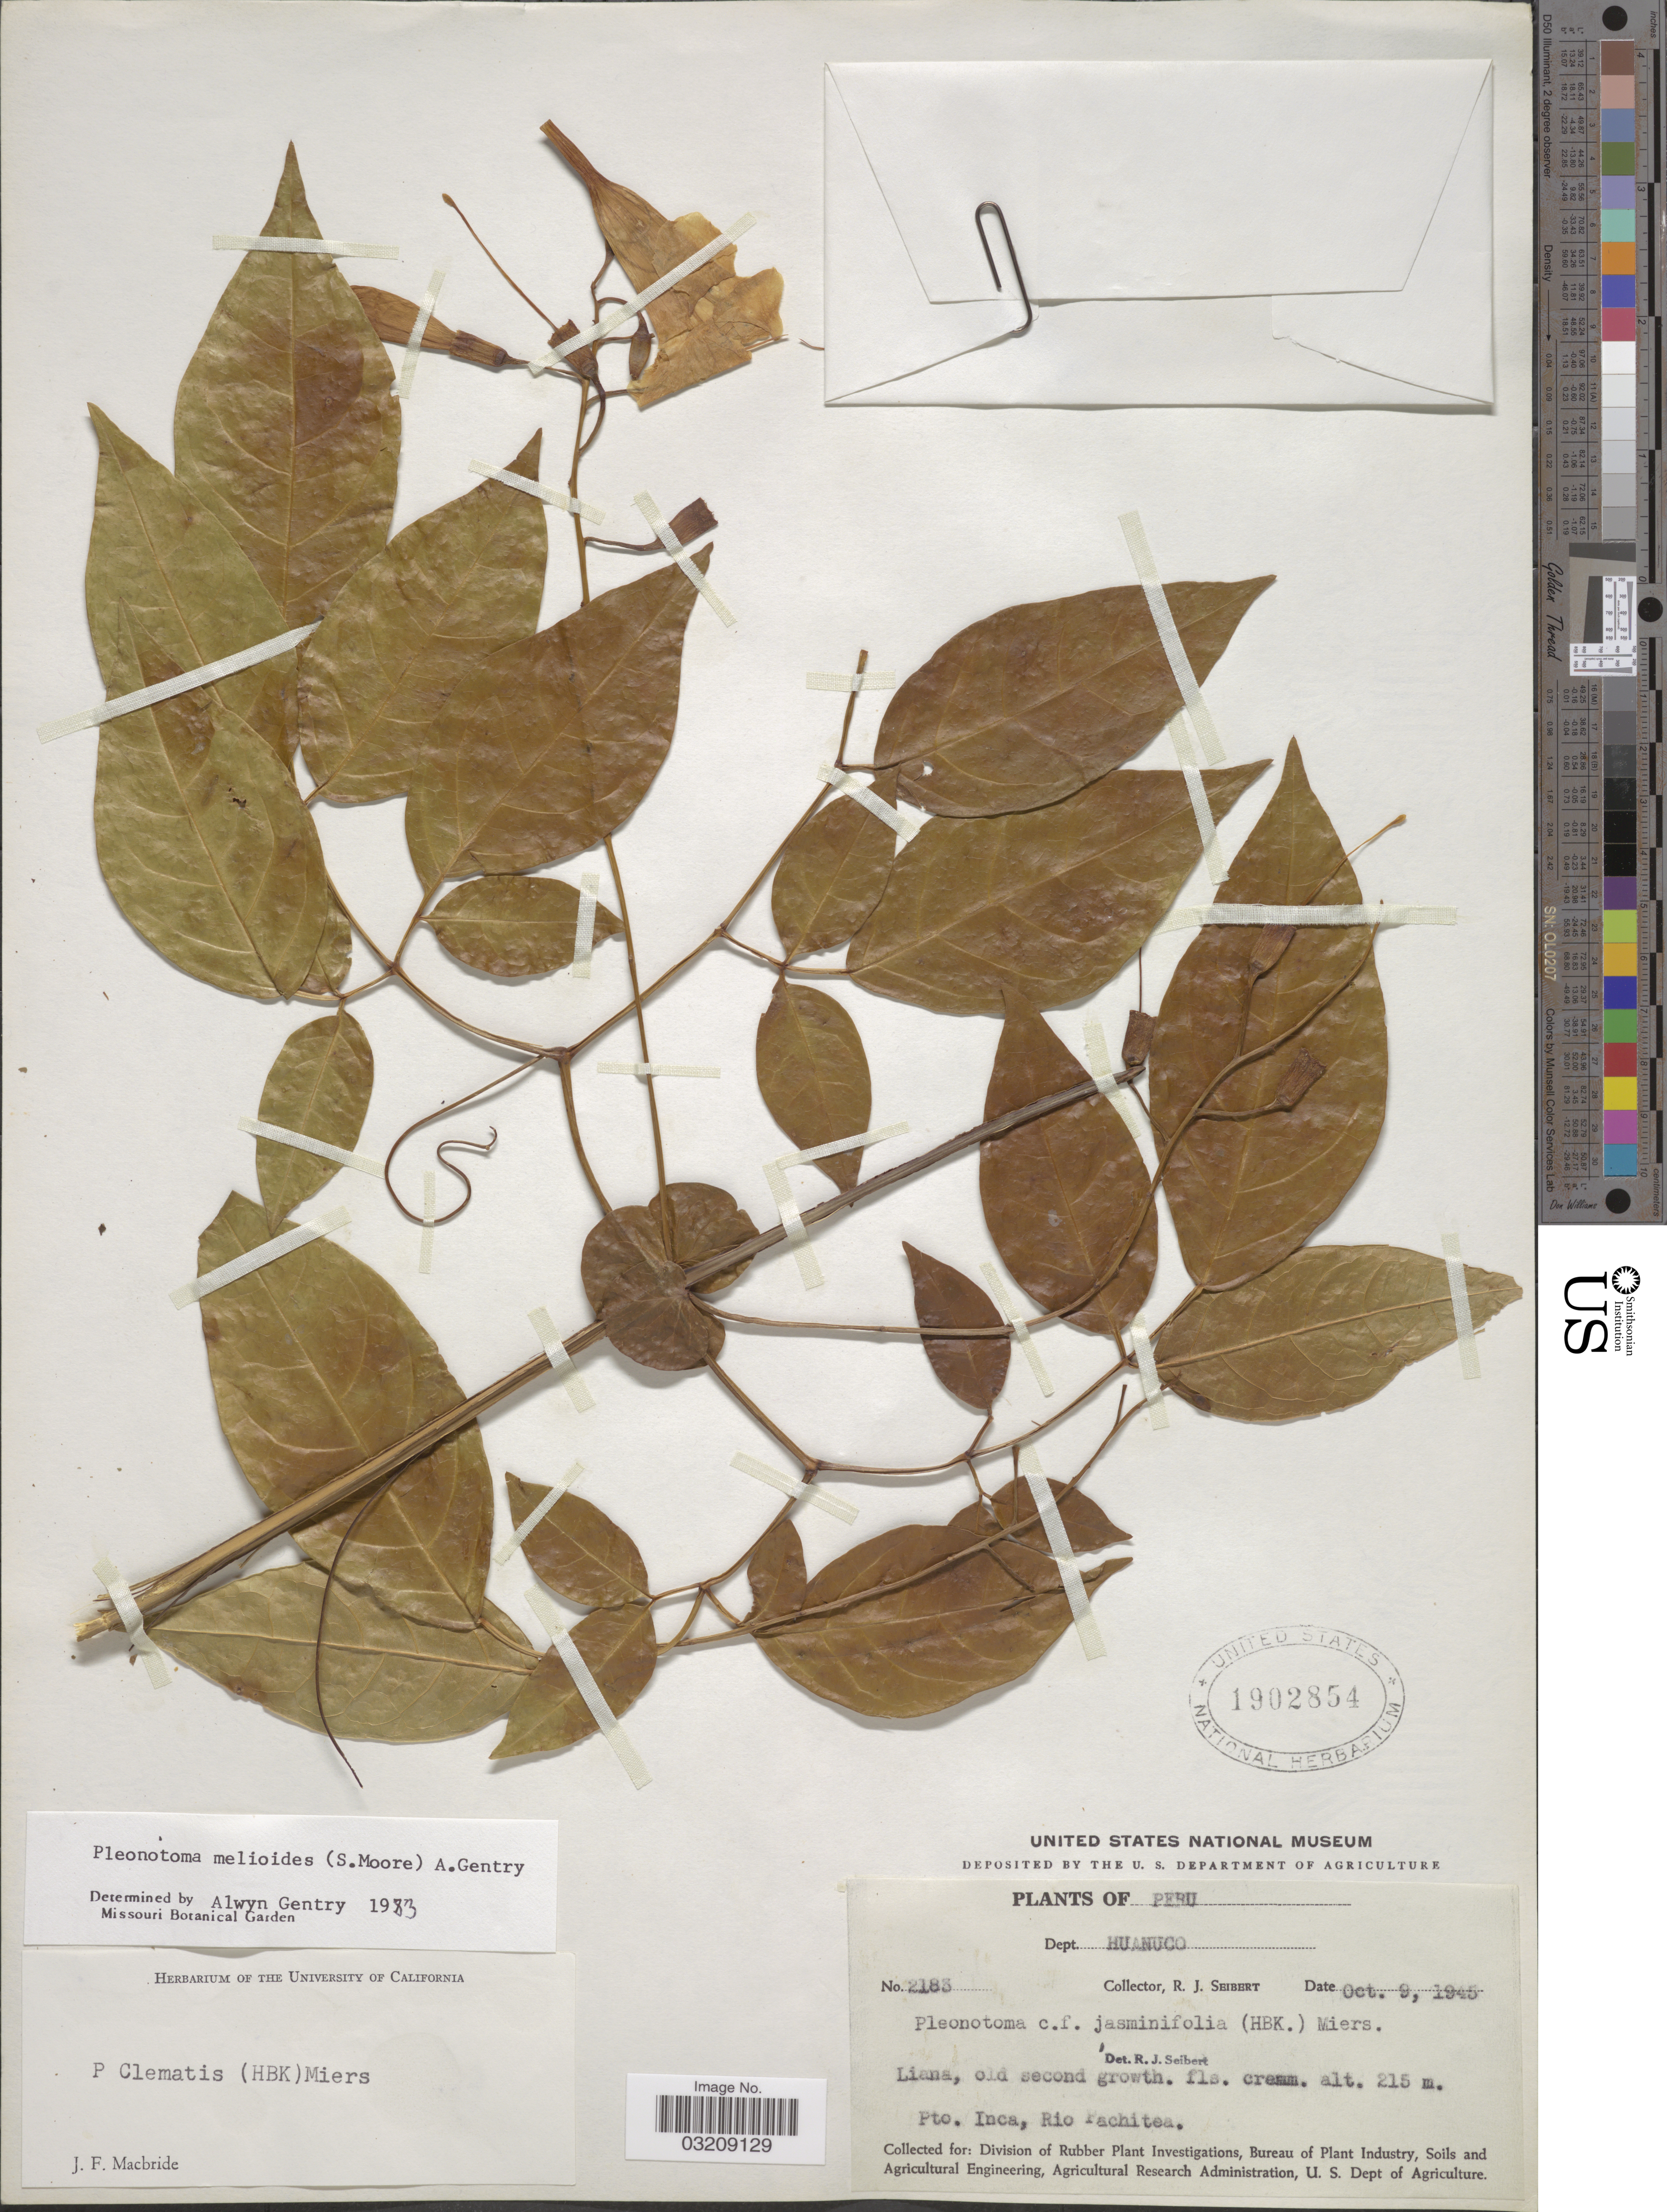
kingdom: Plantae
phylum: Tracheophyta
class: Magnoliopsida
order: Lamiales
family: Bignoniaceae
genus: Pleonotoma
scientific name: Pleonotoma melioides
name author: (S. Moore) A.H. Gentry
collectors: R. J. Seibert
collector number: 2183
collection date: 1945-10-09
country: Peru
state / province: Huánuco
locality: Dept. Huanuco. Pto. Inca, Rio Pachitea.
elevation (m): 215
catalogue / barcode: US 1902854